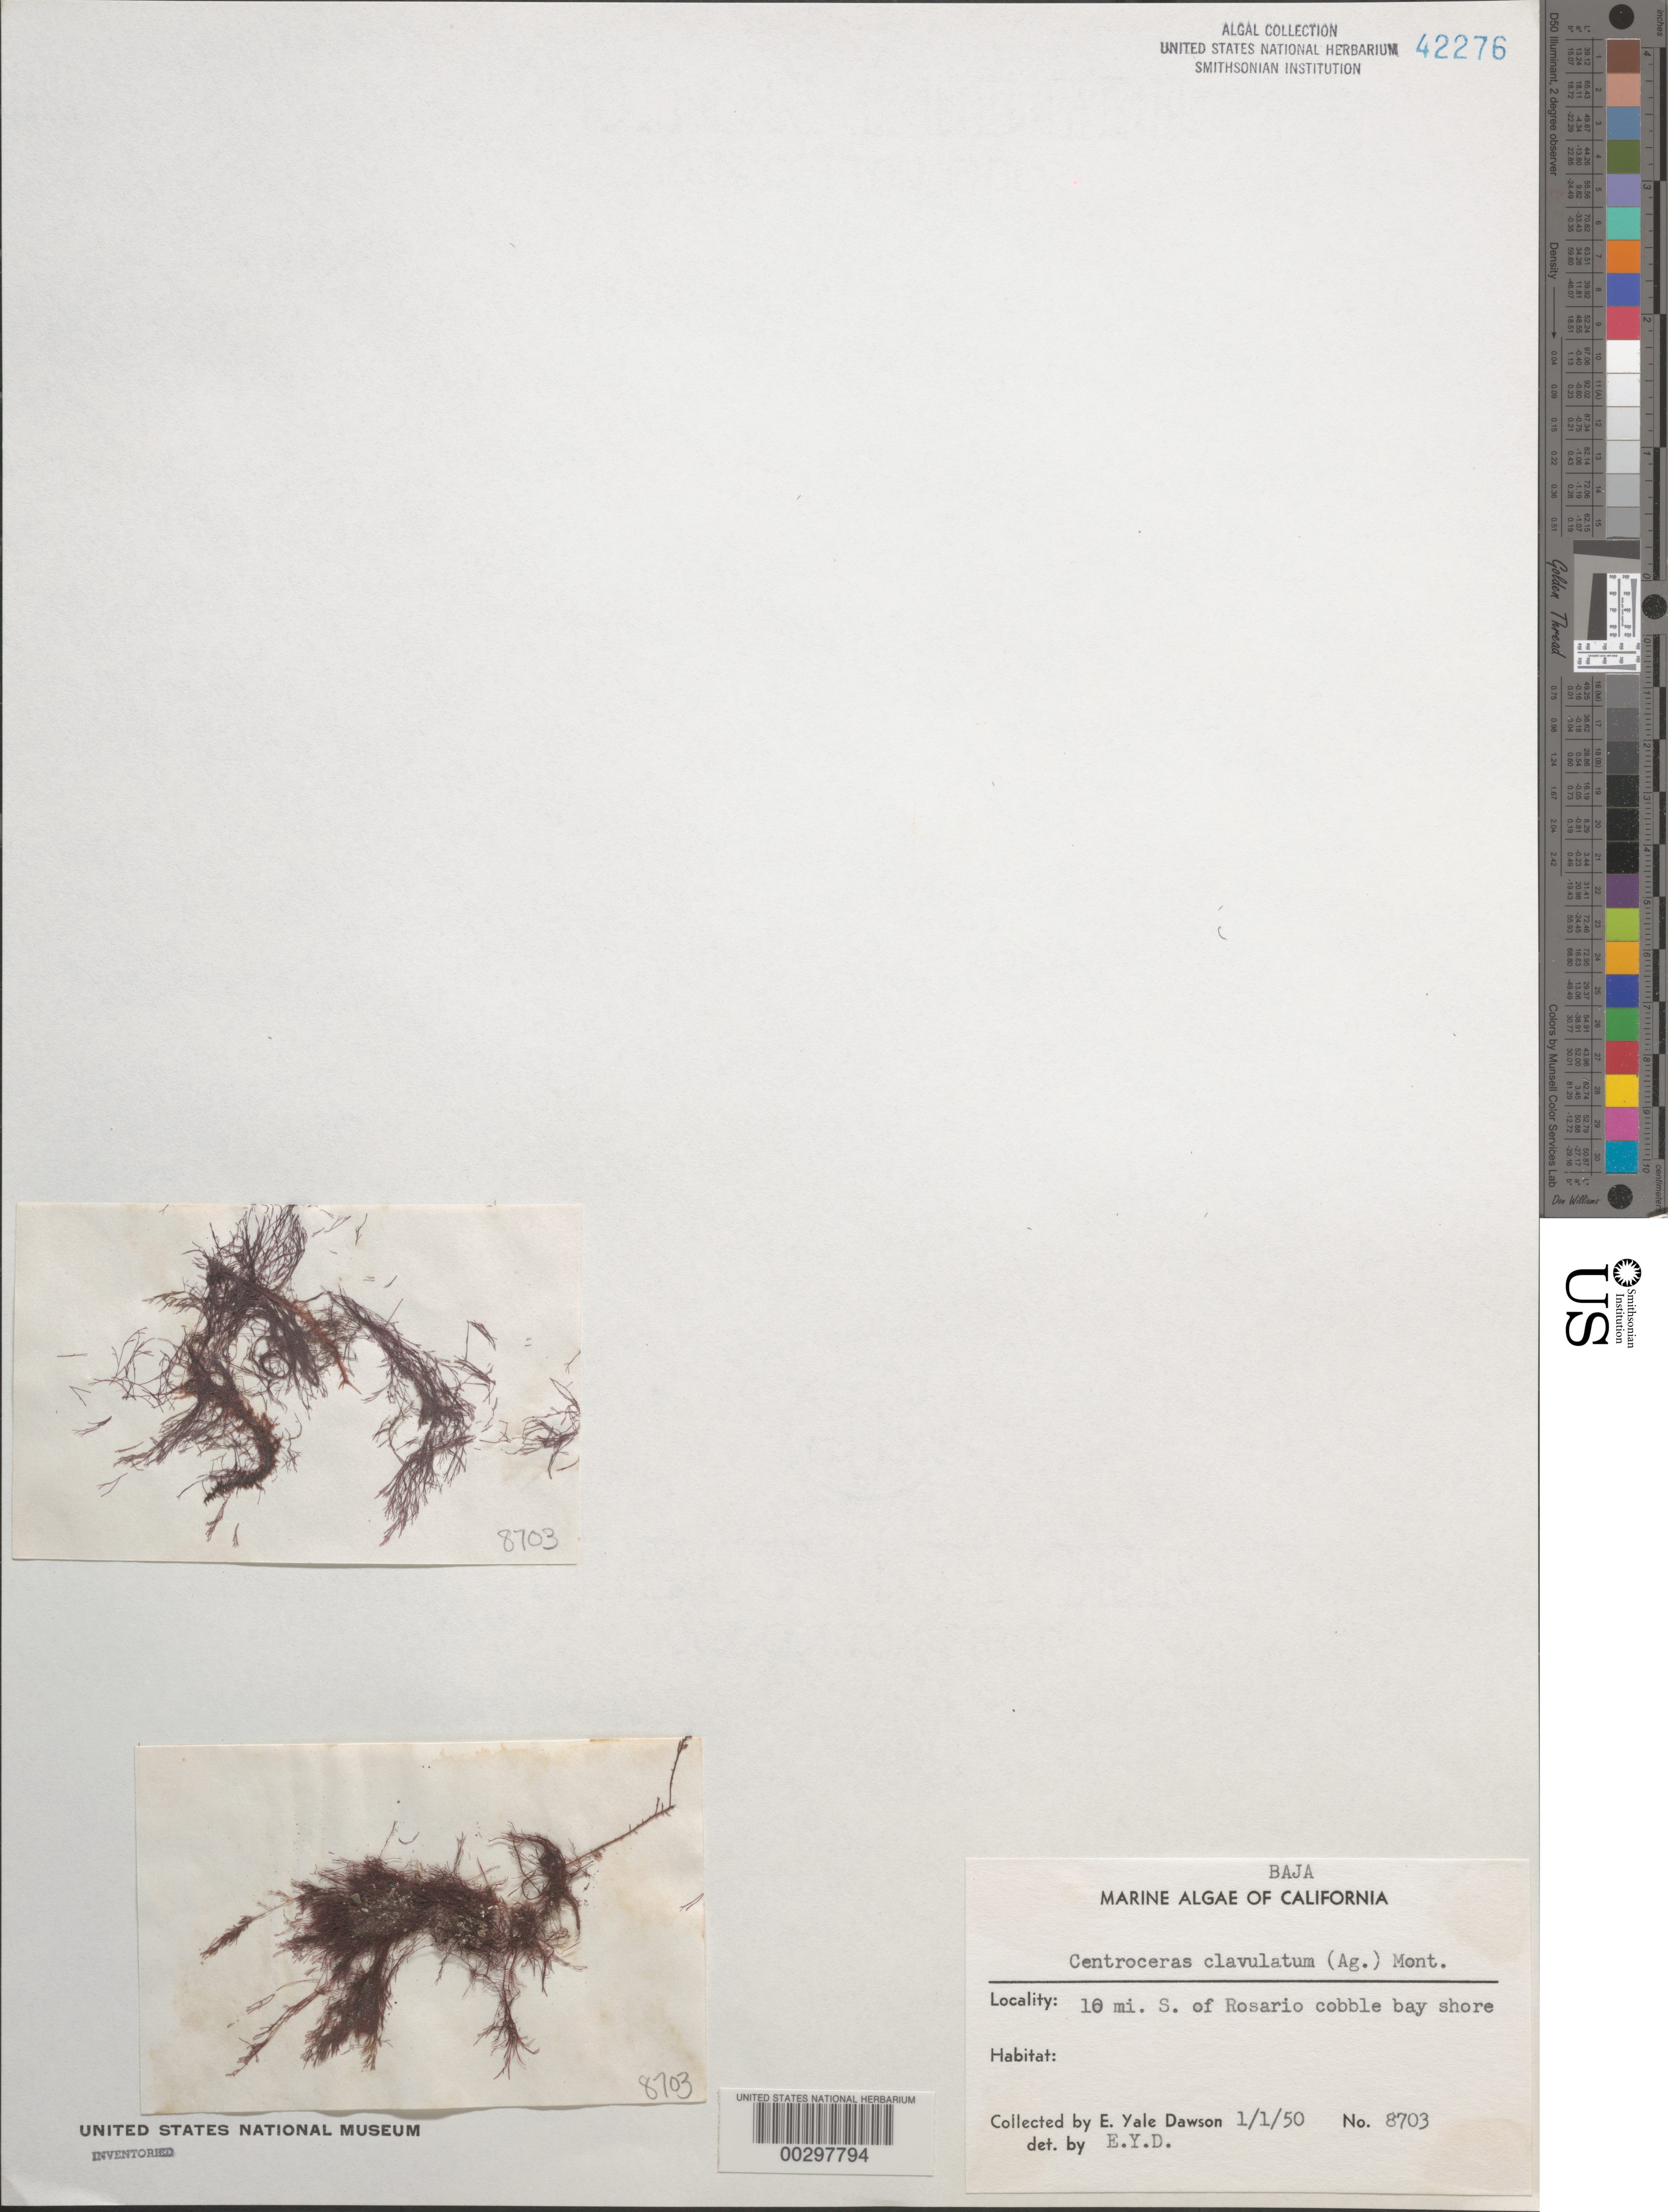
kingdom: Plantae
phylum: Rhodophyta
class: Florideophyceae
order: Ceramiales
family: Ceramiaceae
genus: Centroceras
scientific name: Centroceras clavulatum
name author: (C. Agardh) Mont.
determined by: Dawson, E. Y.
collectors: E. Y. Dawson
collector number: EYD 8703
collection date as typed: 01 Jan 1950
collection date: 1950-01-01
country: Mexico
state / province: Baja California Norte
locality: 10 miles south of Rosario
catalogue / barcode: US 42276